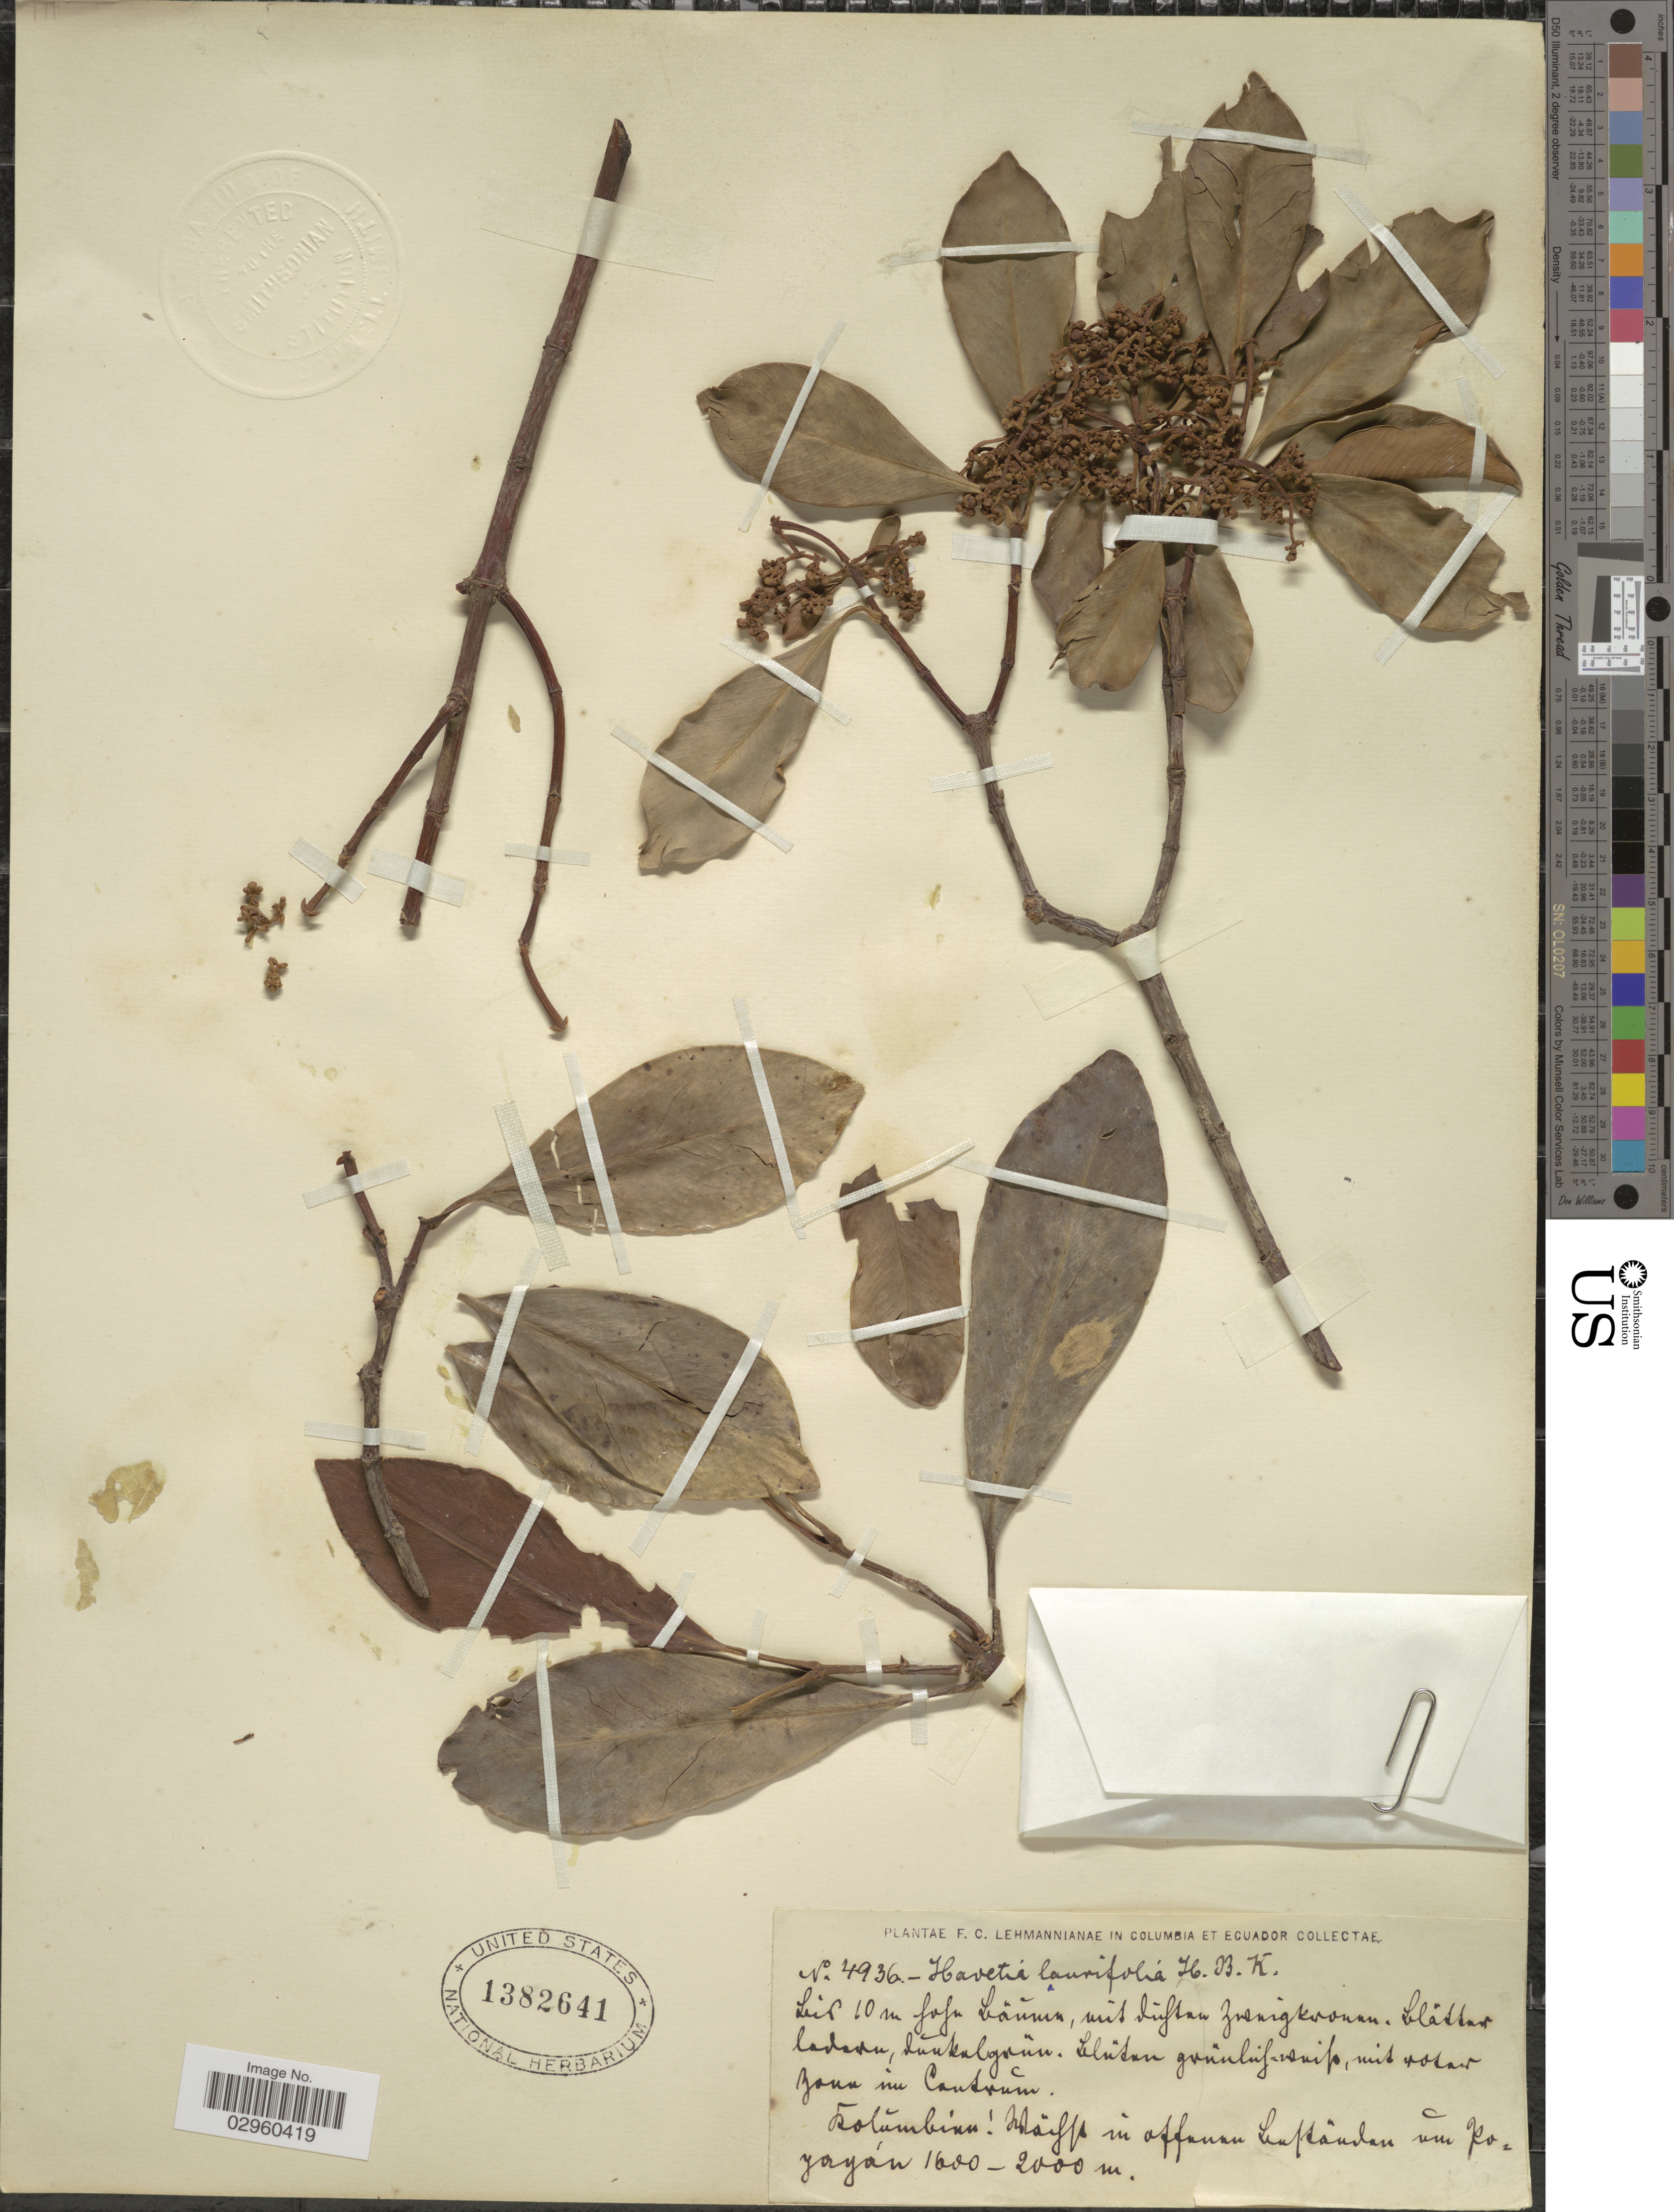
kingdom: Plantae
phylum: Tracheophyta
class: Magnoliopsida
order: Malpighiales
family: Clusiaceae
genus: Clusia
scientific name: Clusia colombiana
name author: Pipoly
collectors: F. C. Lehmann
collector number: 4936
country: Colombia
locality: [illegible text] in affaunn Leufsanden um Popayán.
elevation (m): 1600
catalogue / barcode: US 1382641